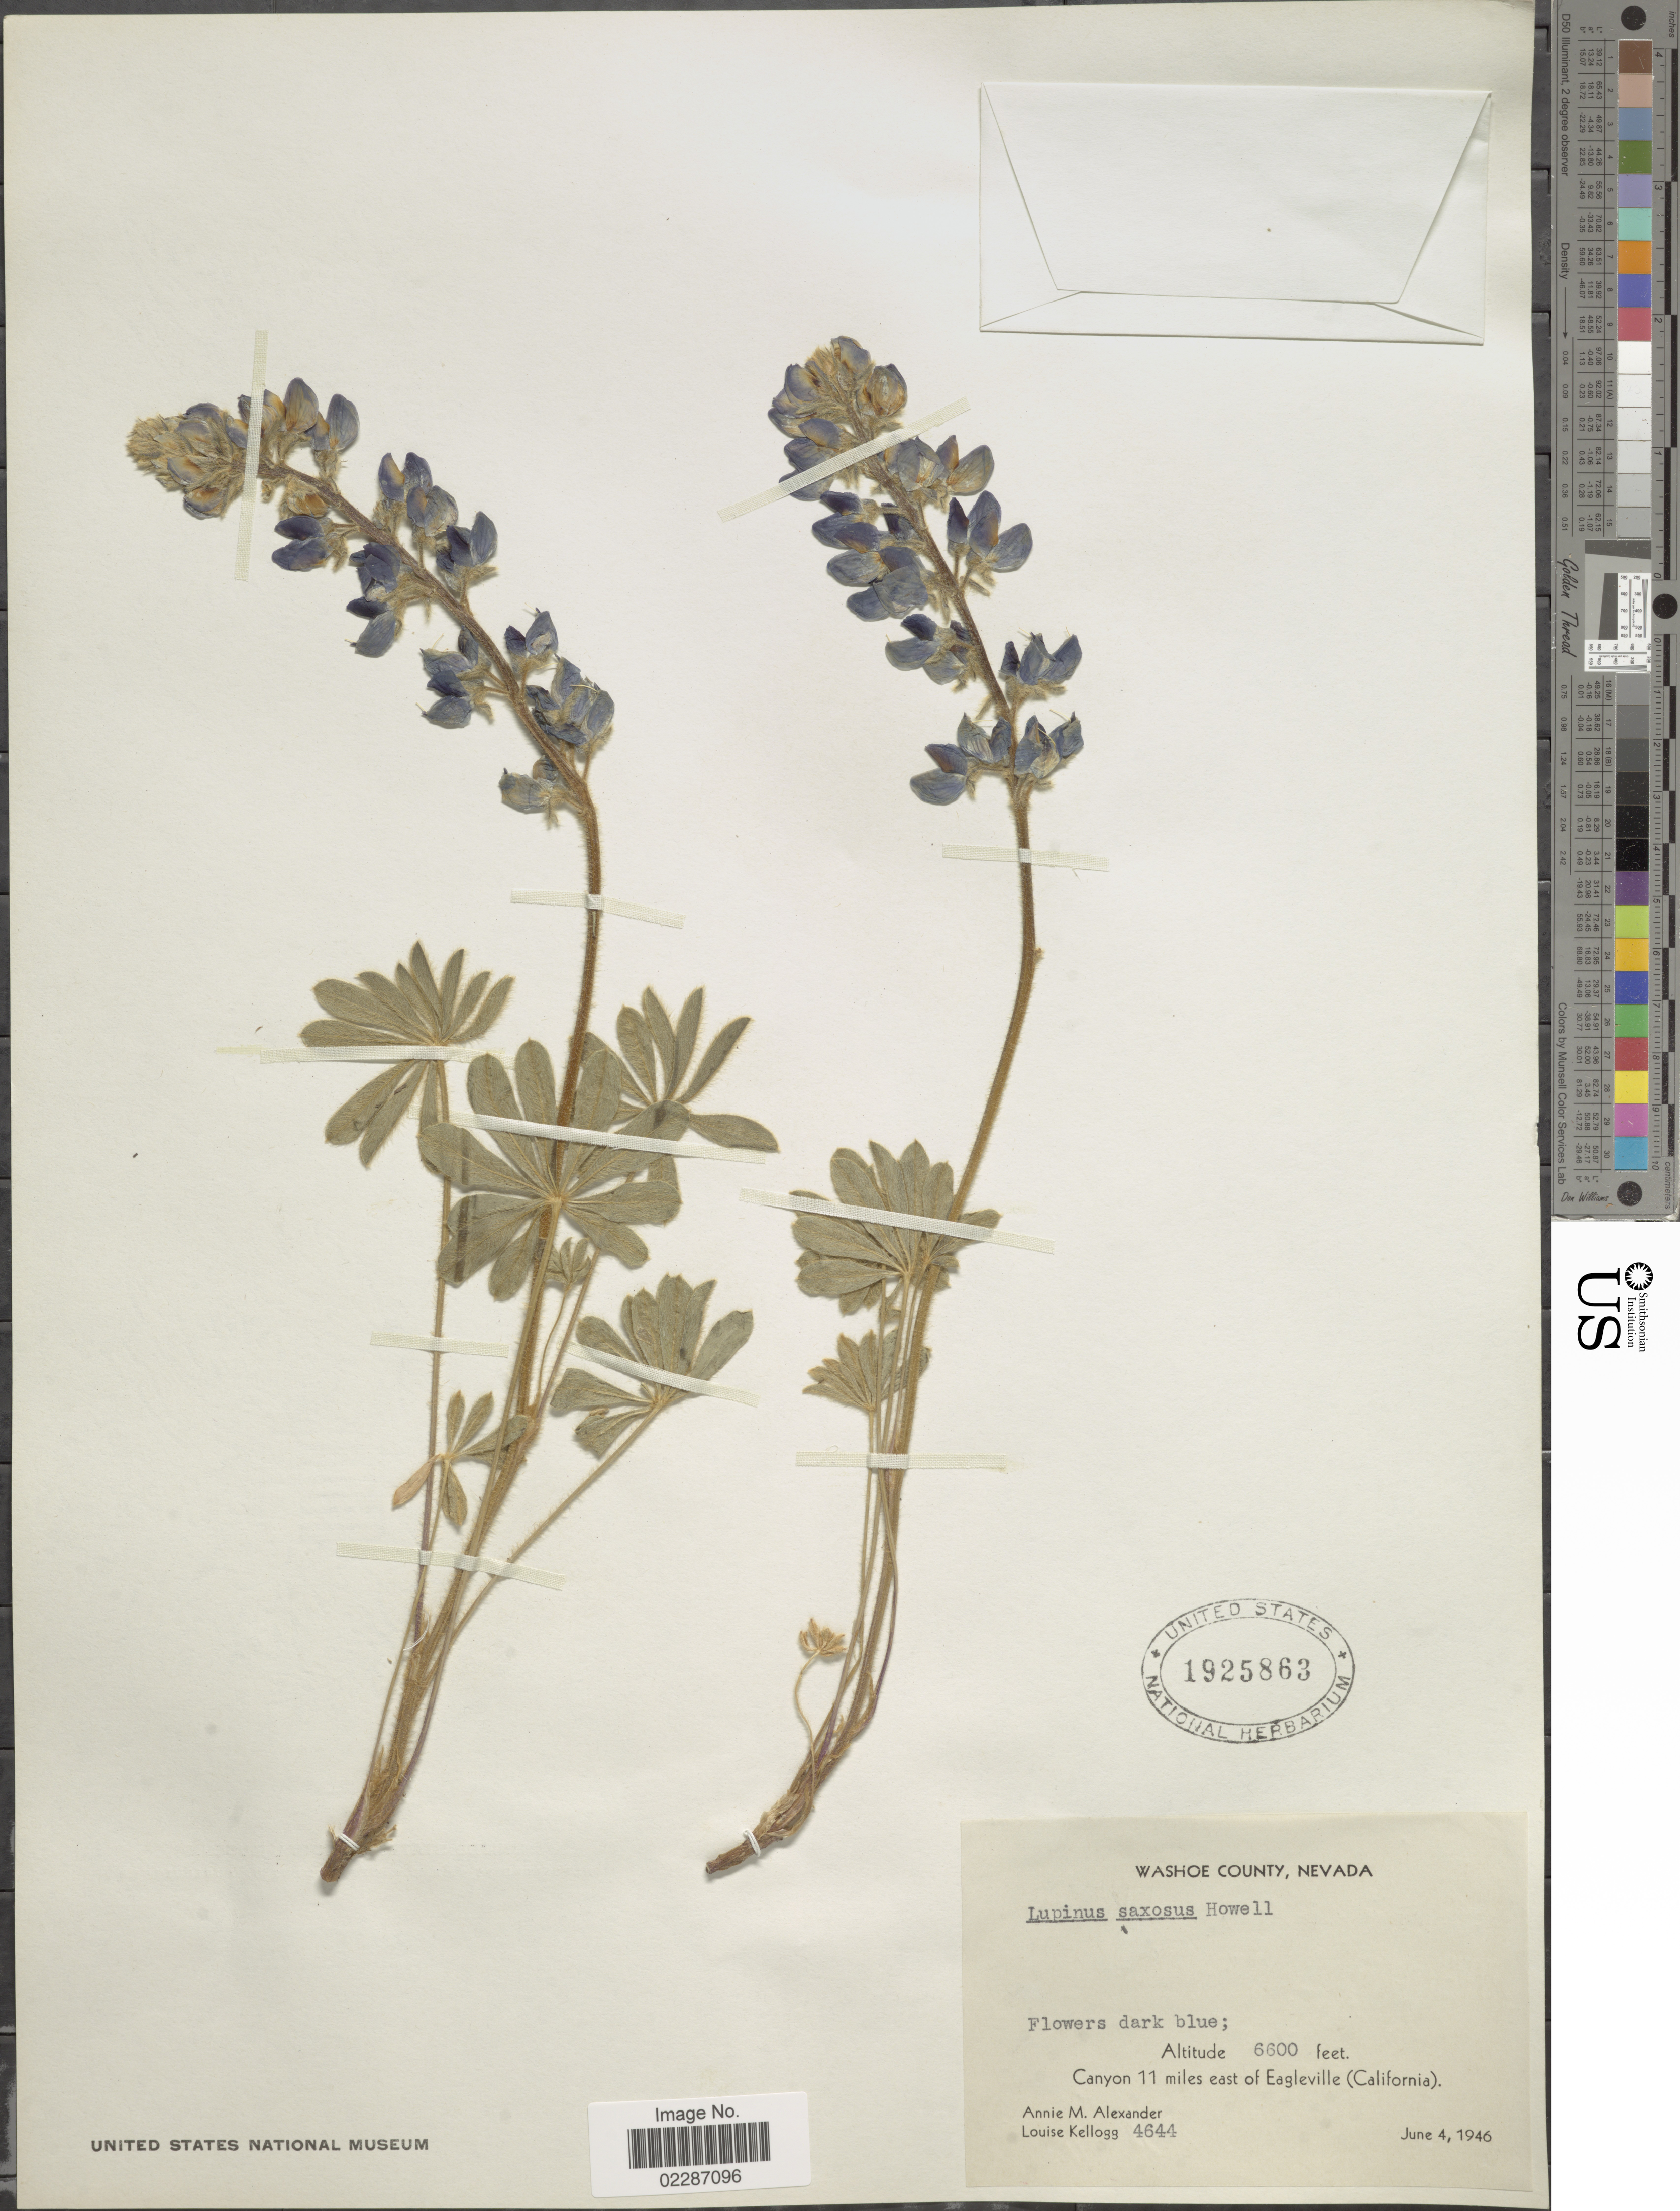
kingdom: Plantae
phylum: Tracheophyta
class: Magnoliopsida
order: Fabales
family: Fabaceae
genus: Lupinus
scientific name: Lupinus saxosus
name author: Howell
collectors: A. M. Alexander & L. Kellogg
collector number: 4644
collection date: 1946-06-04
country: United States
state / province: Nevada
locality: Washoe County, Canyon 11 miles east of Eagleville (California)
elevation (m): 2012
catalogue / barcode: US 1925863